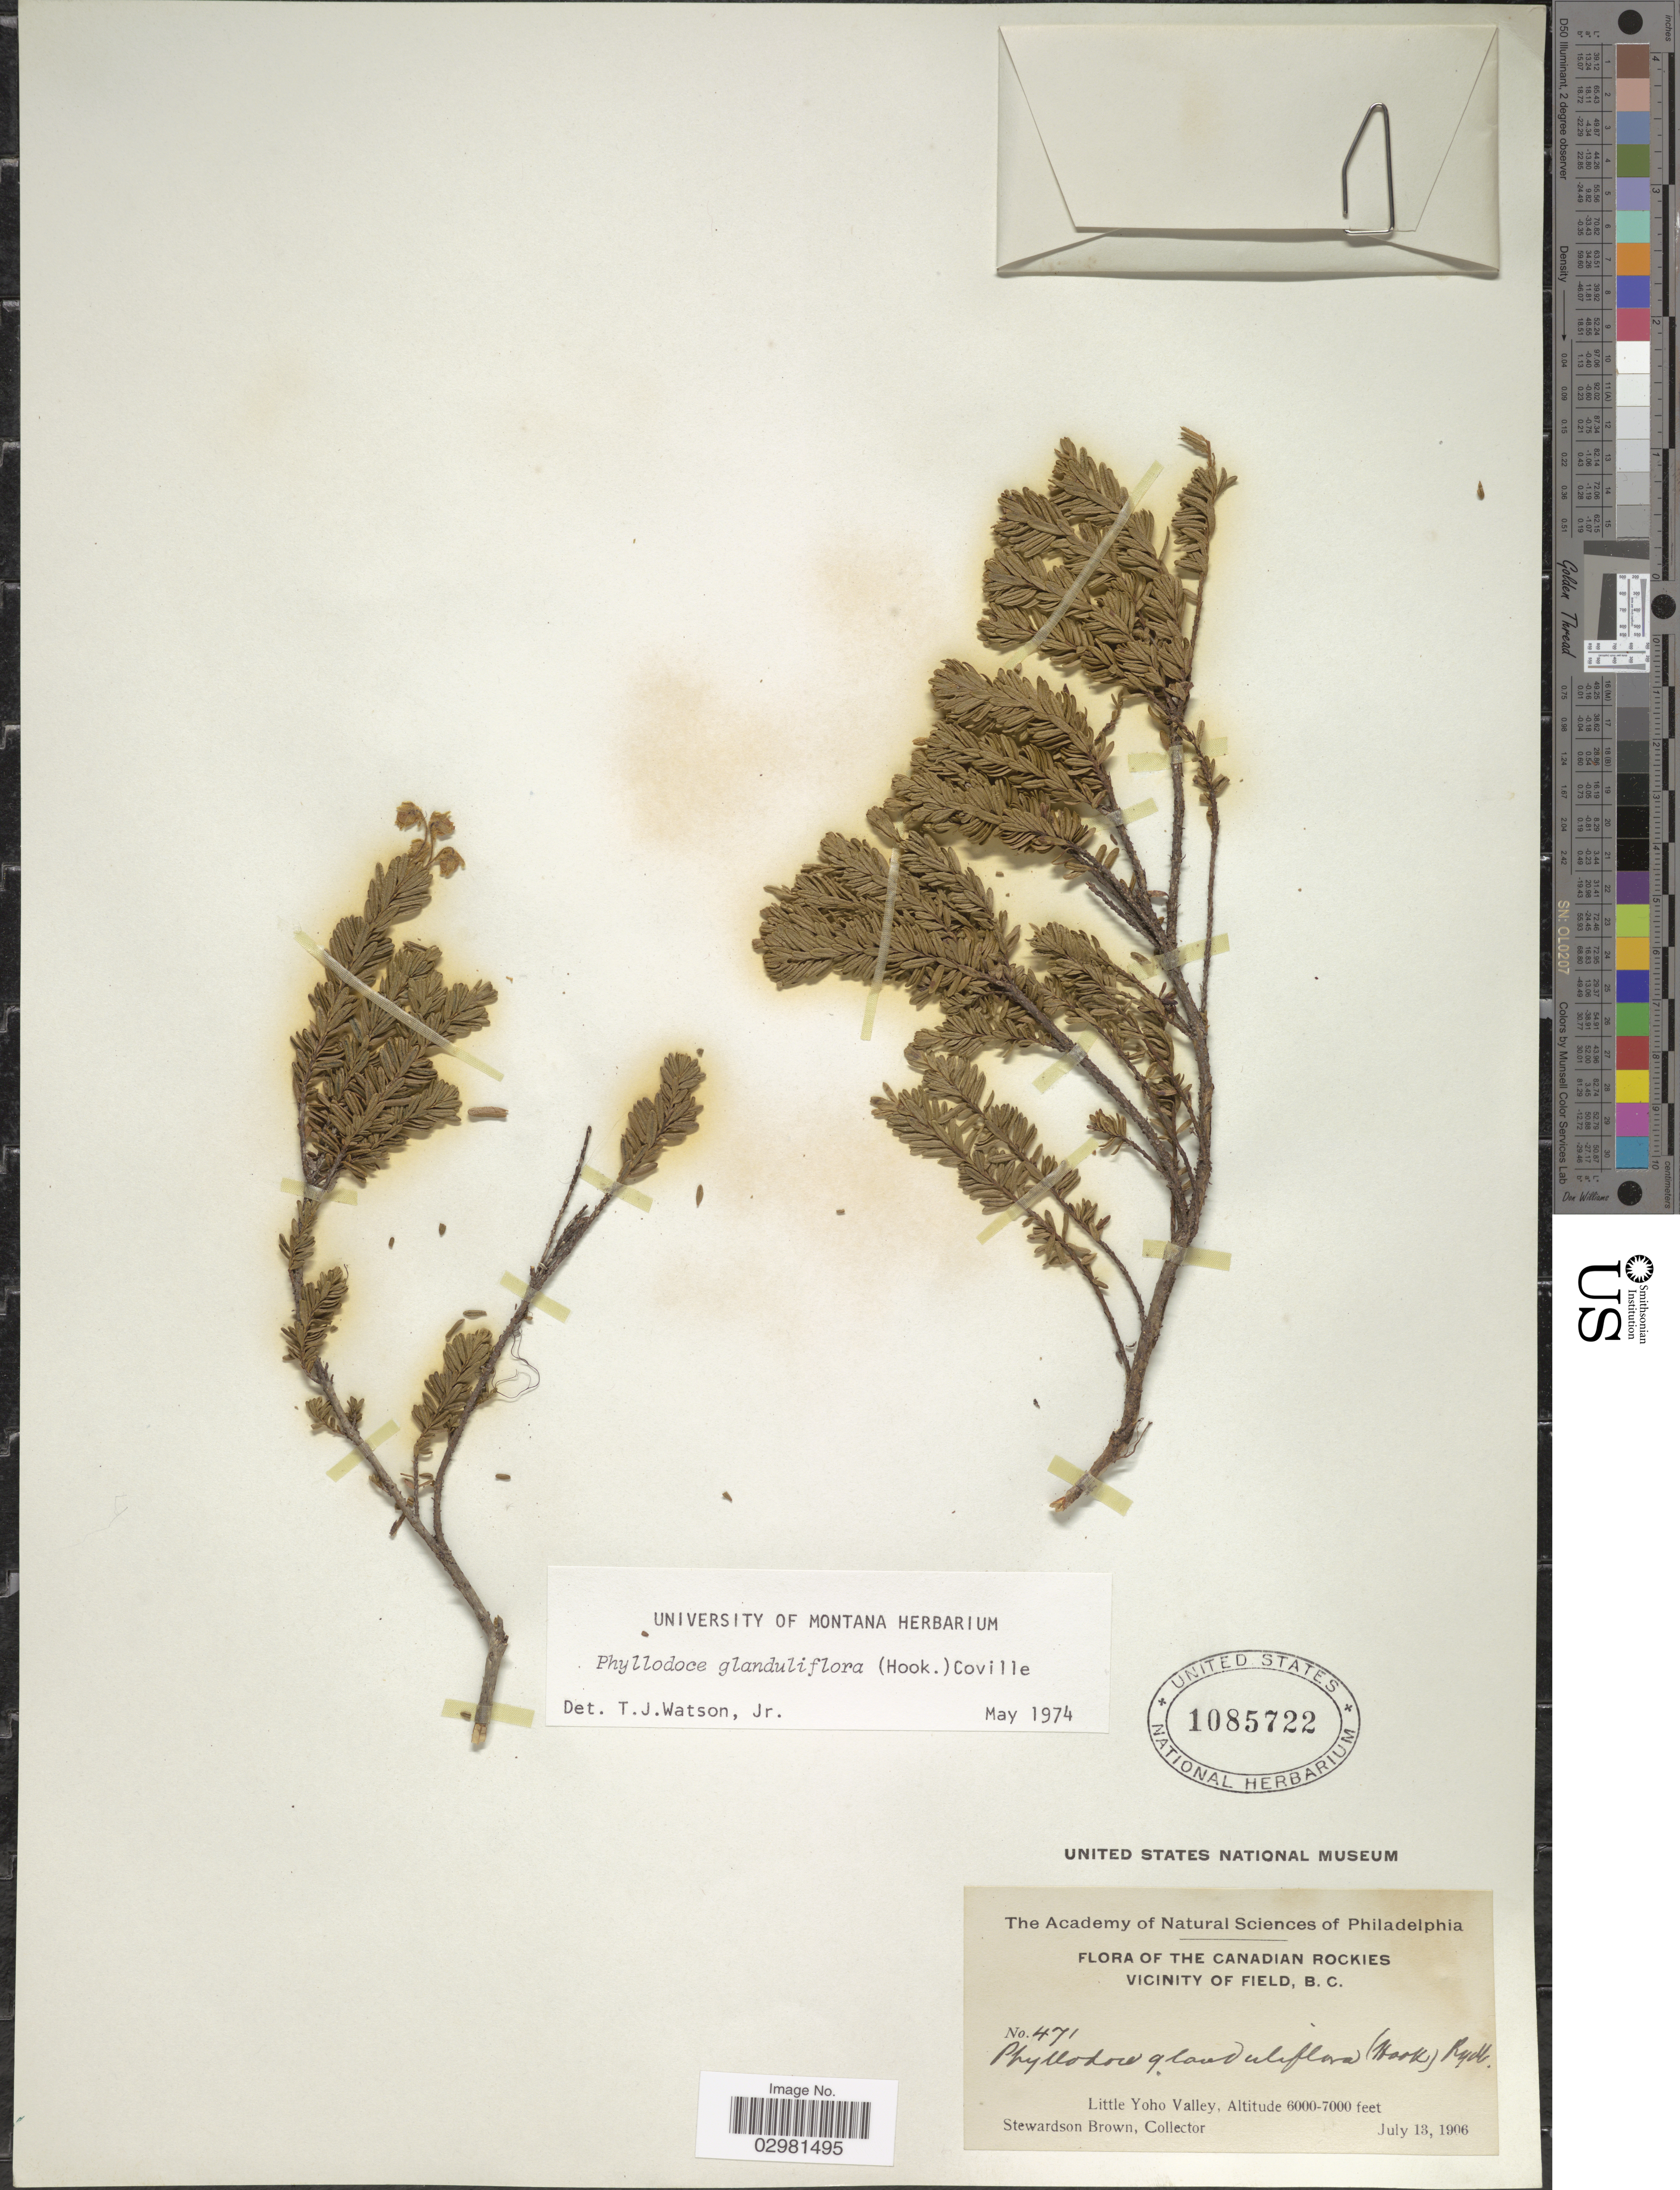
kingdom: Plantae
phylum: Tracheophyta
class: Magnoliopsida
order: Ericales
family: Ericaceae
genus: Phyllodoce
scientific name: Phyllodoce glanduliflora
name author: (Hook.) Coville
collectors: S. Brown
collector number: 471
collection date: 1906-07-13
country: Canada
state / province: British Columbia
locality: The Canadian Rockies, Vicinity of Field, B.C., Little Yoho Valley.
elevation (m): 1829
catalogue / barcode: US 1085722